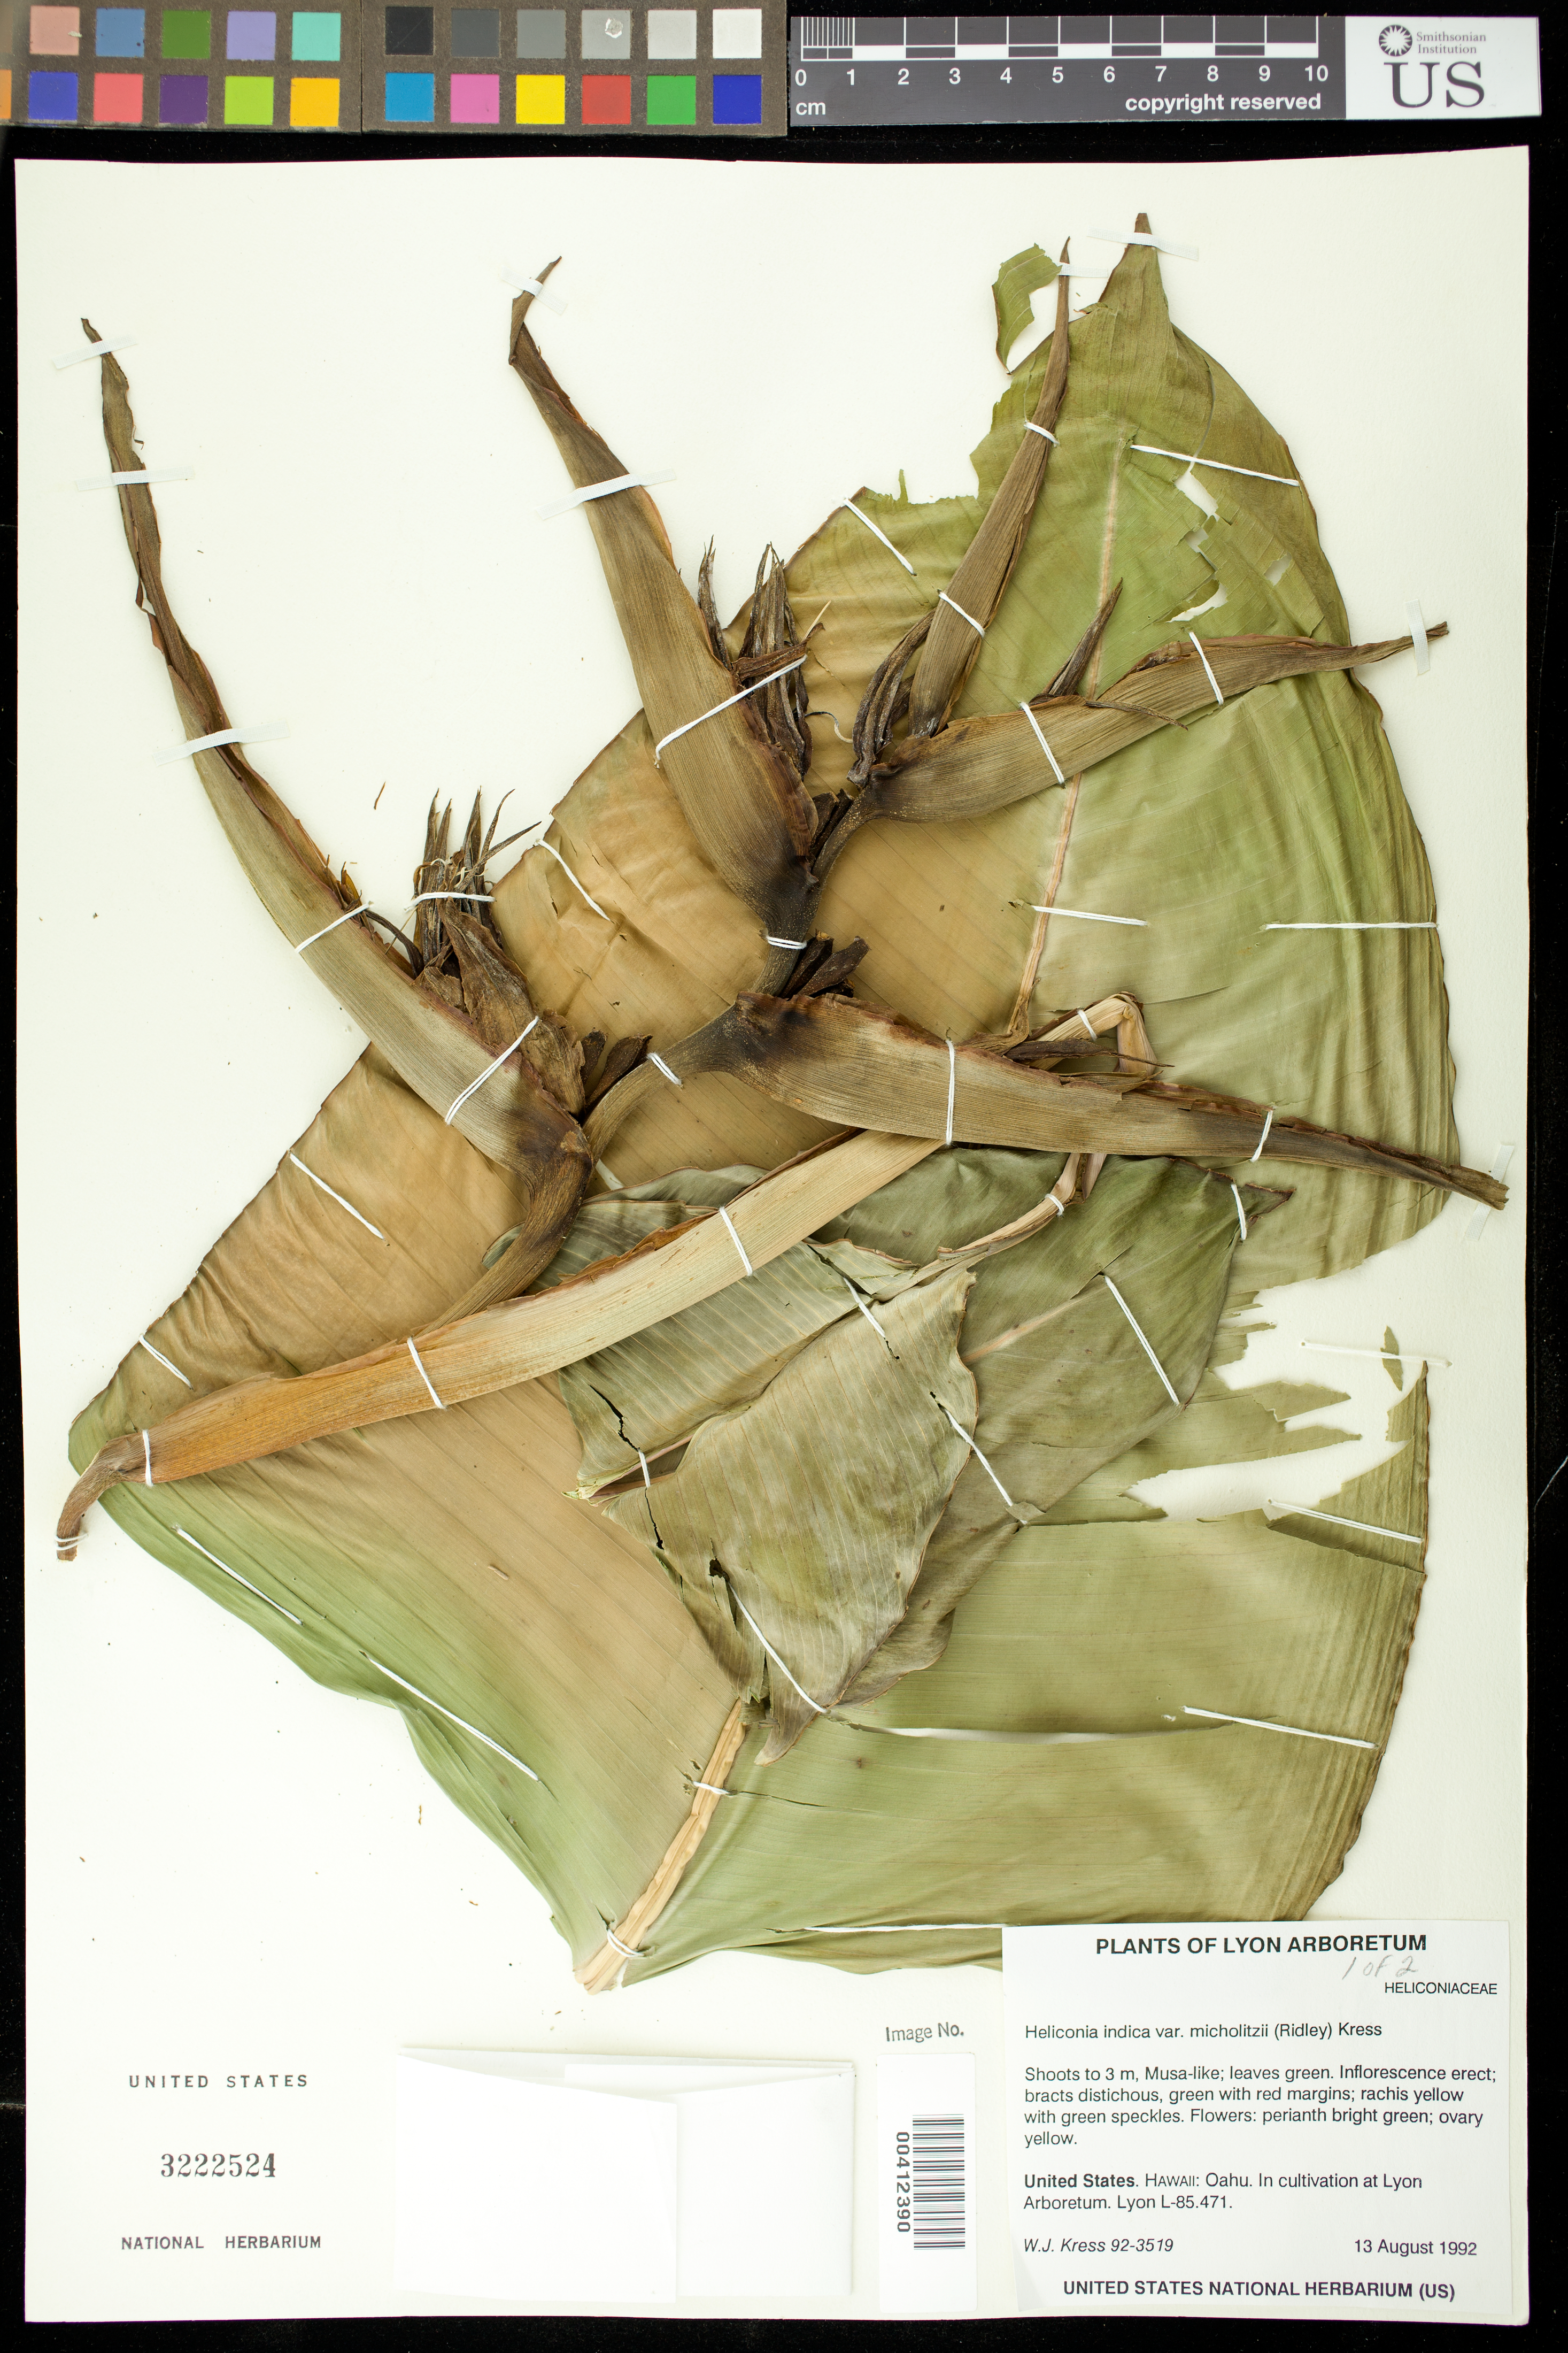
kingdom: Plantae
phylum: Tracheophyta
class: Liliopsida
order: Zingiberales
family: Heliconiaceae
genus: Heliconia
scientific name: Heliconia indica var. micholitzii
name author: (Ridl.) W.J. Kress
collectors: W. J. Kress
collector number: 92-3519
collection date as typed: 13 Aug 1992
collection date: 1992-08-13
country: United States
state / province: Hawaii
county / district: Honolulu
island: Oahu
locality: Lyon arboretum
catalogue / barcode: US 3222524